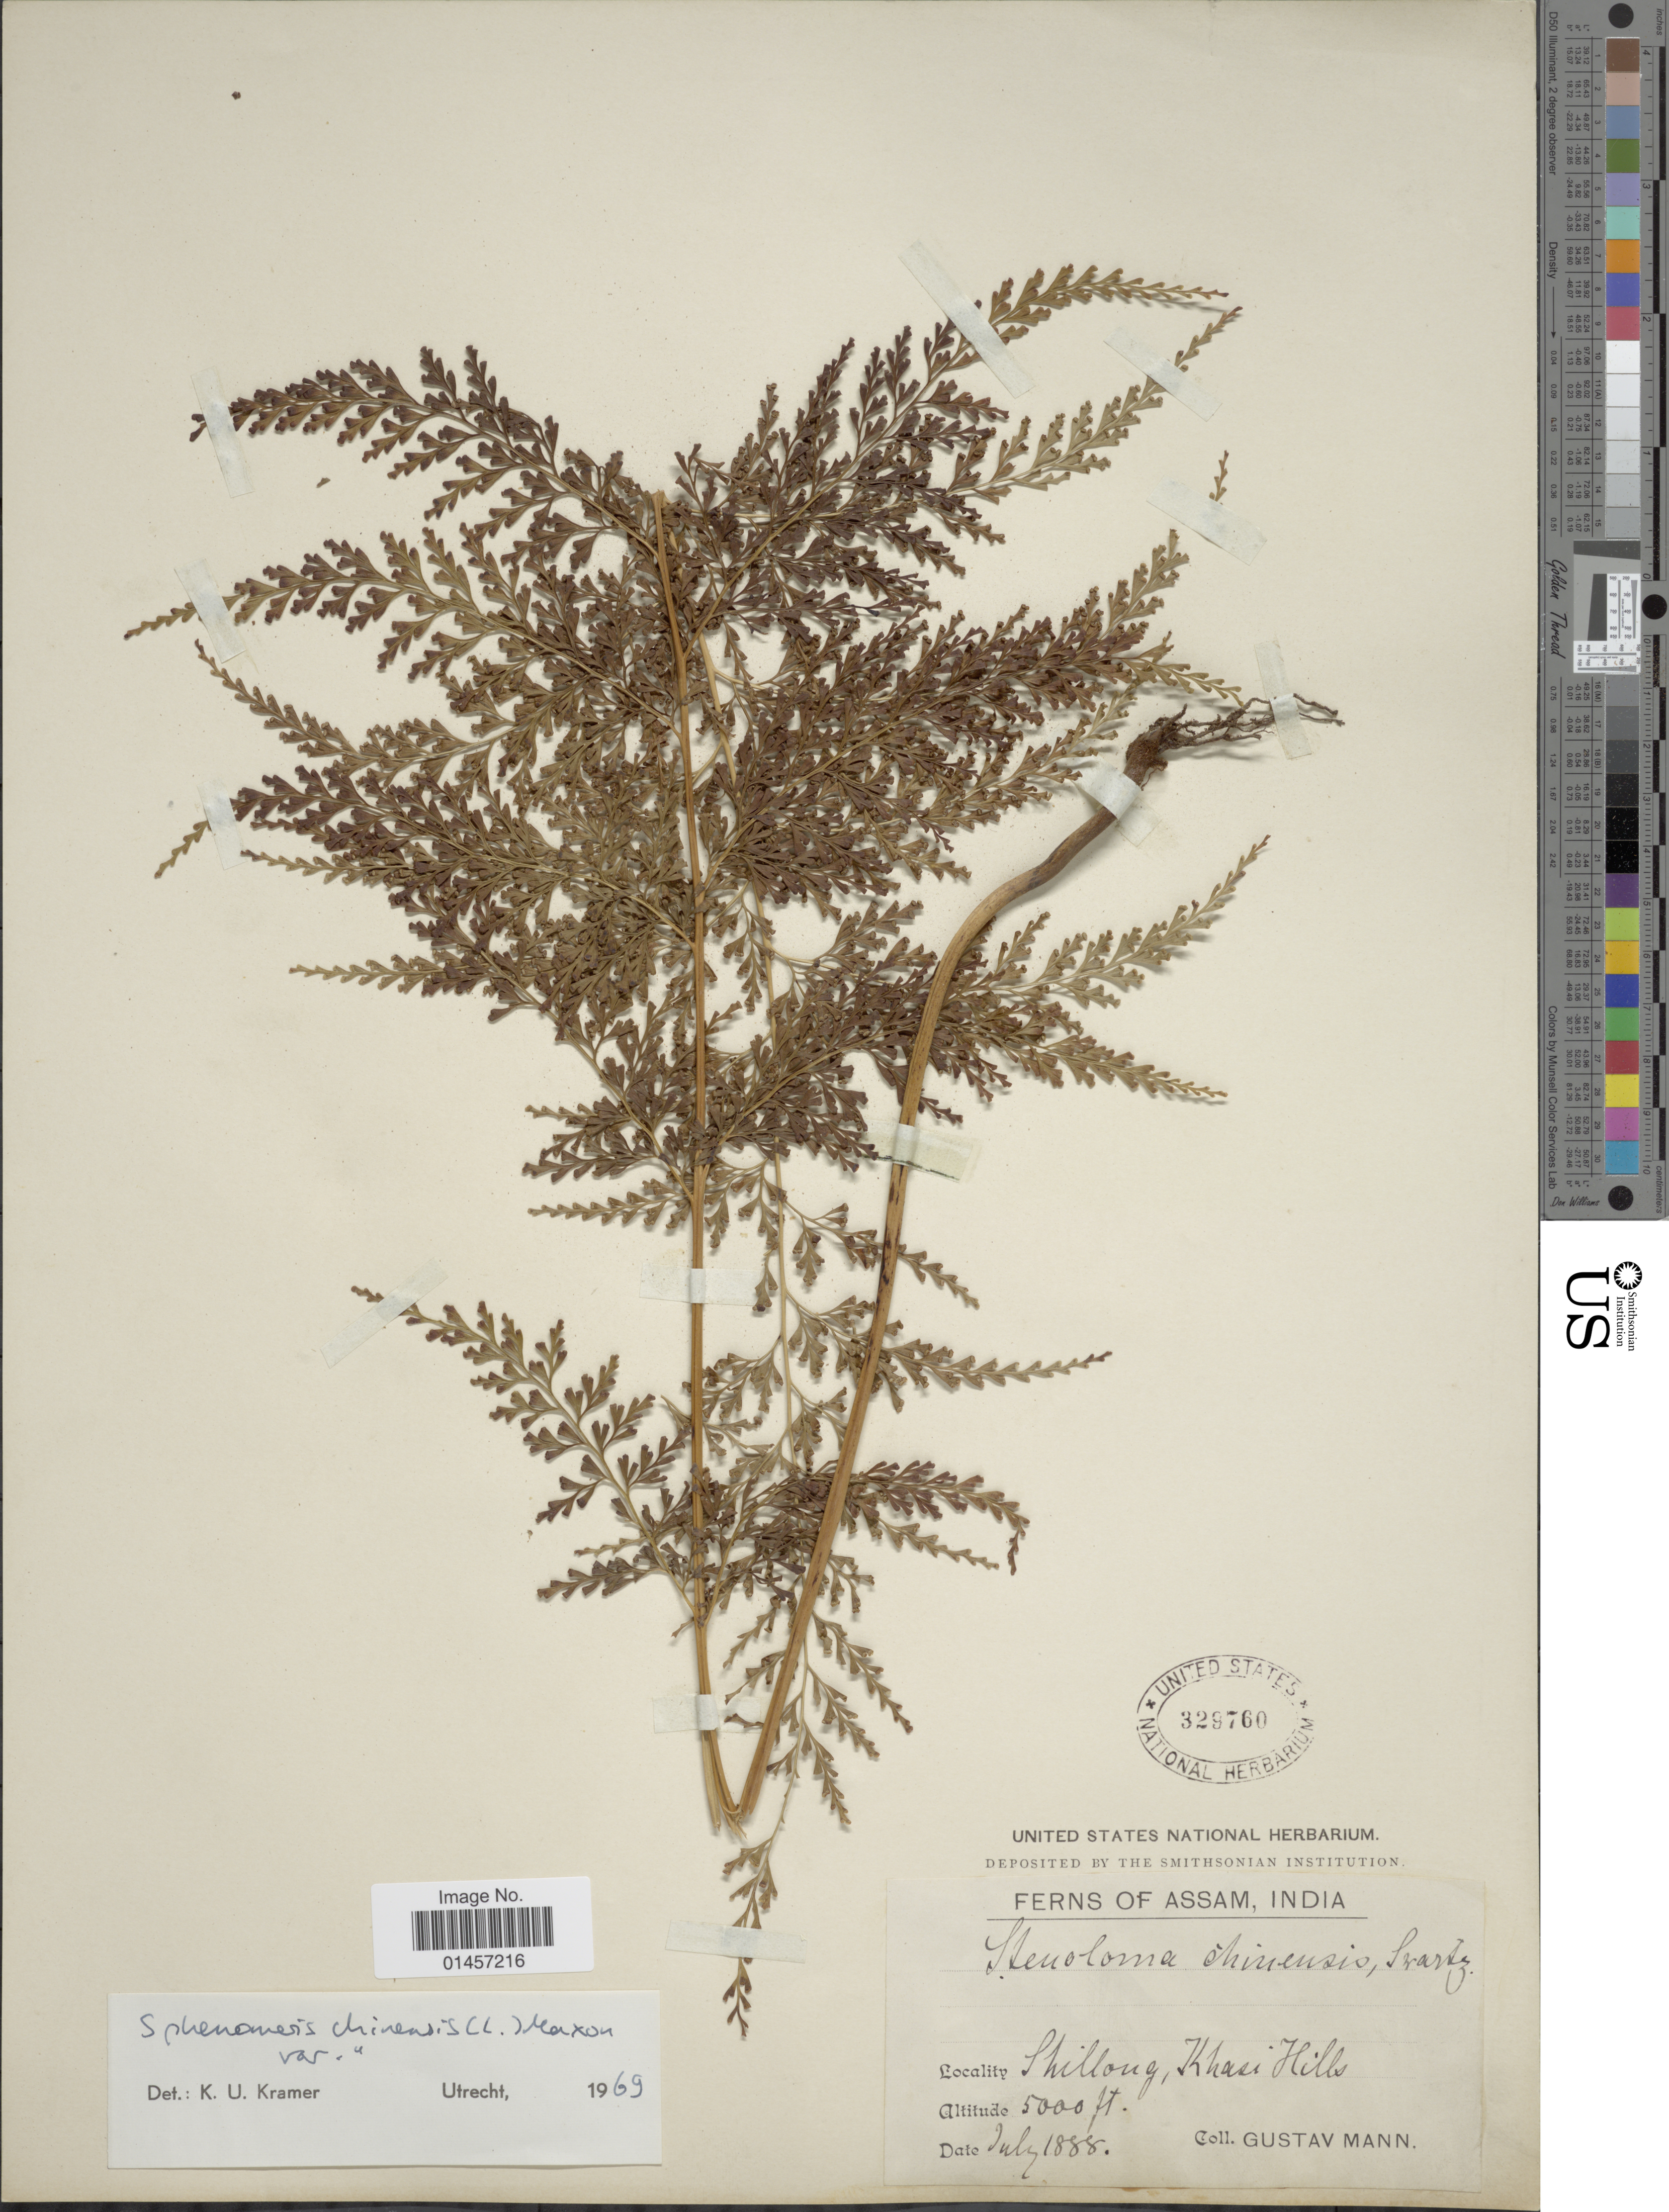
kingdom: Plantae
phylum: Tracheophyta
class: Polypodiopsida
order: Polypodiales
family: Lindsaeaceae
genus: Sphenomeris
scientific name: Sphenomeris chinensis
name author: (L.) Maxon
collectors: G. Mann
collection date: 1888-07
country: India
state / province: Meghalaya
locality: Assam, India, Shillong, Khasi Hills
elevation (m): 1524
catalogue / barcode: US 329760